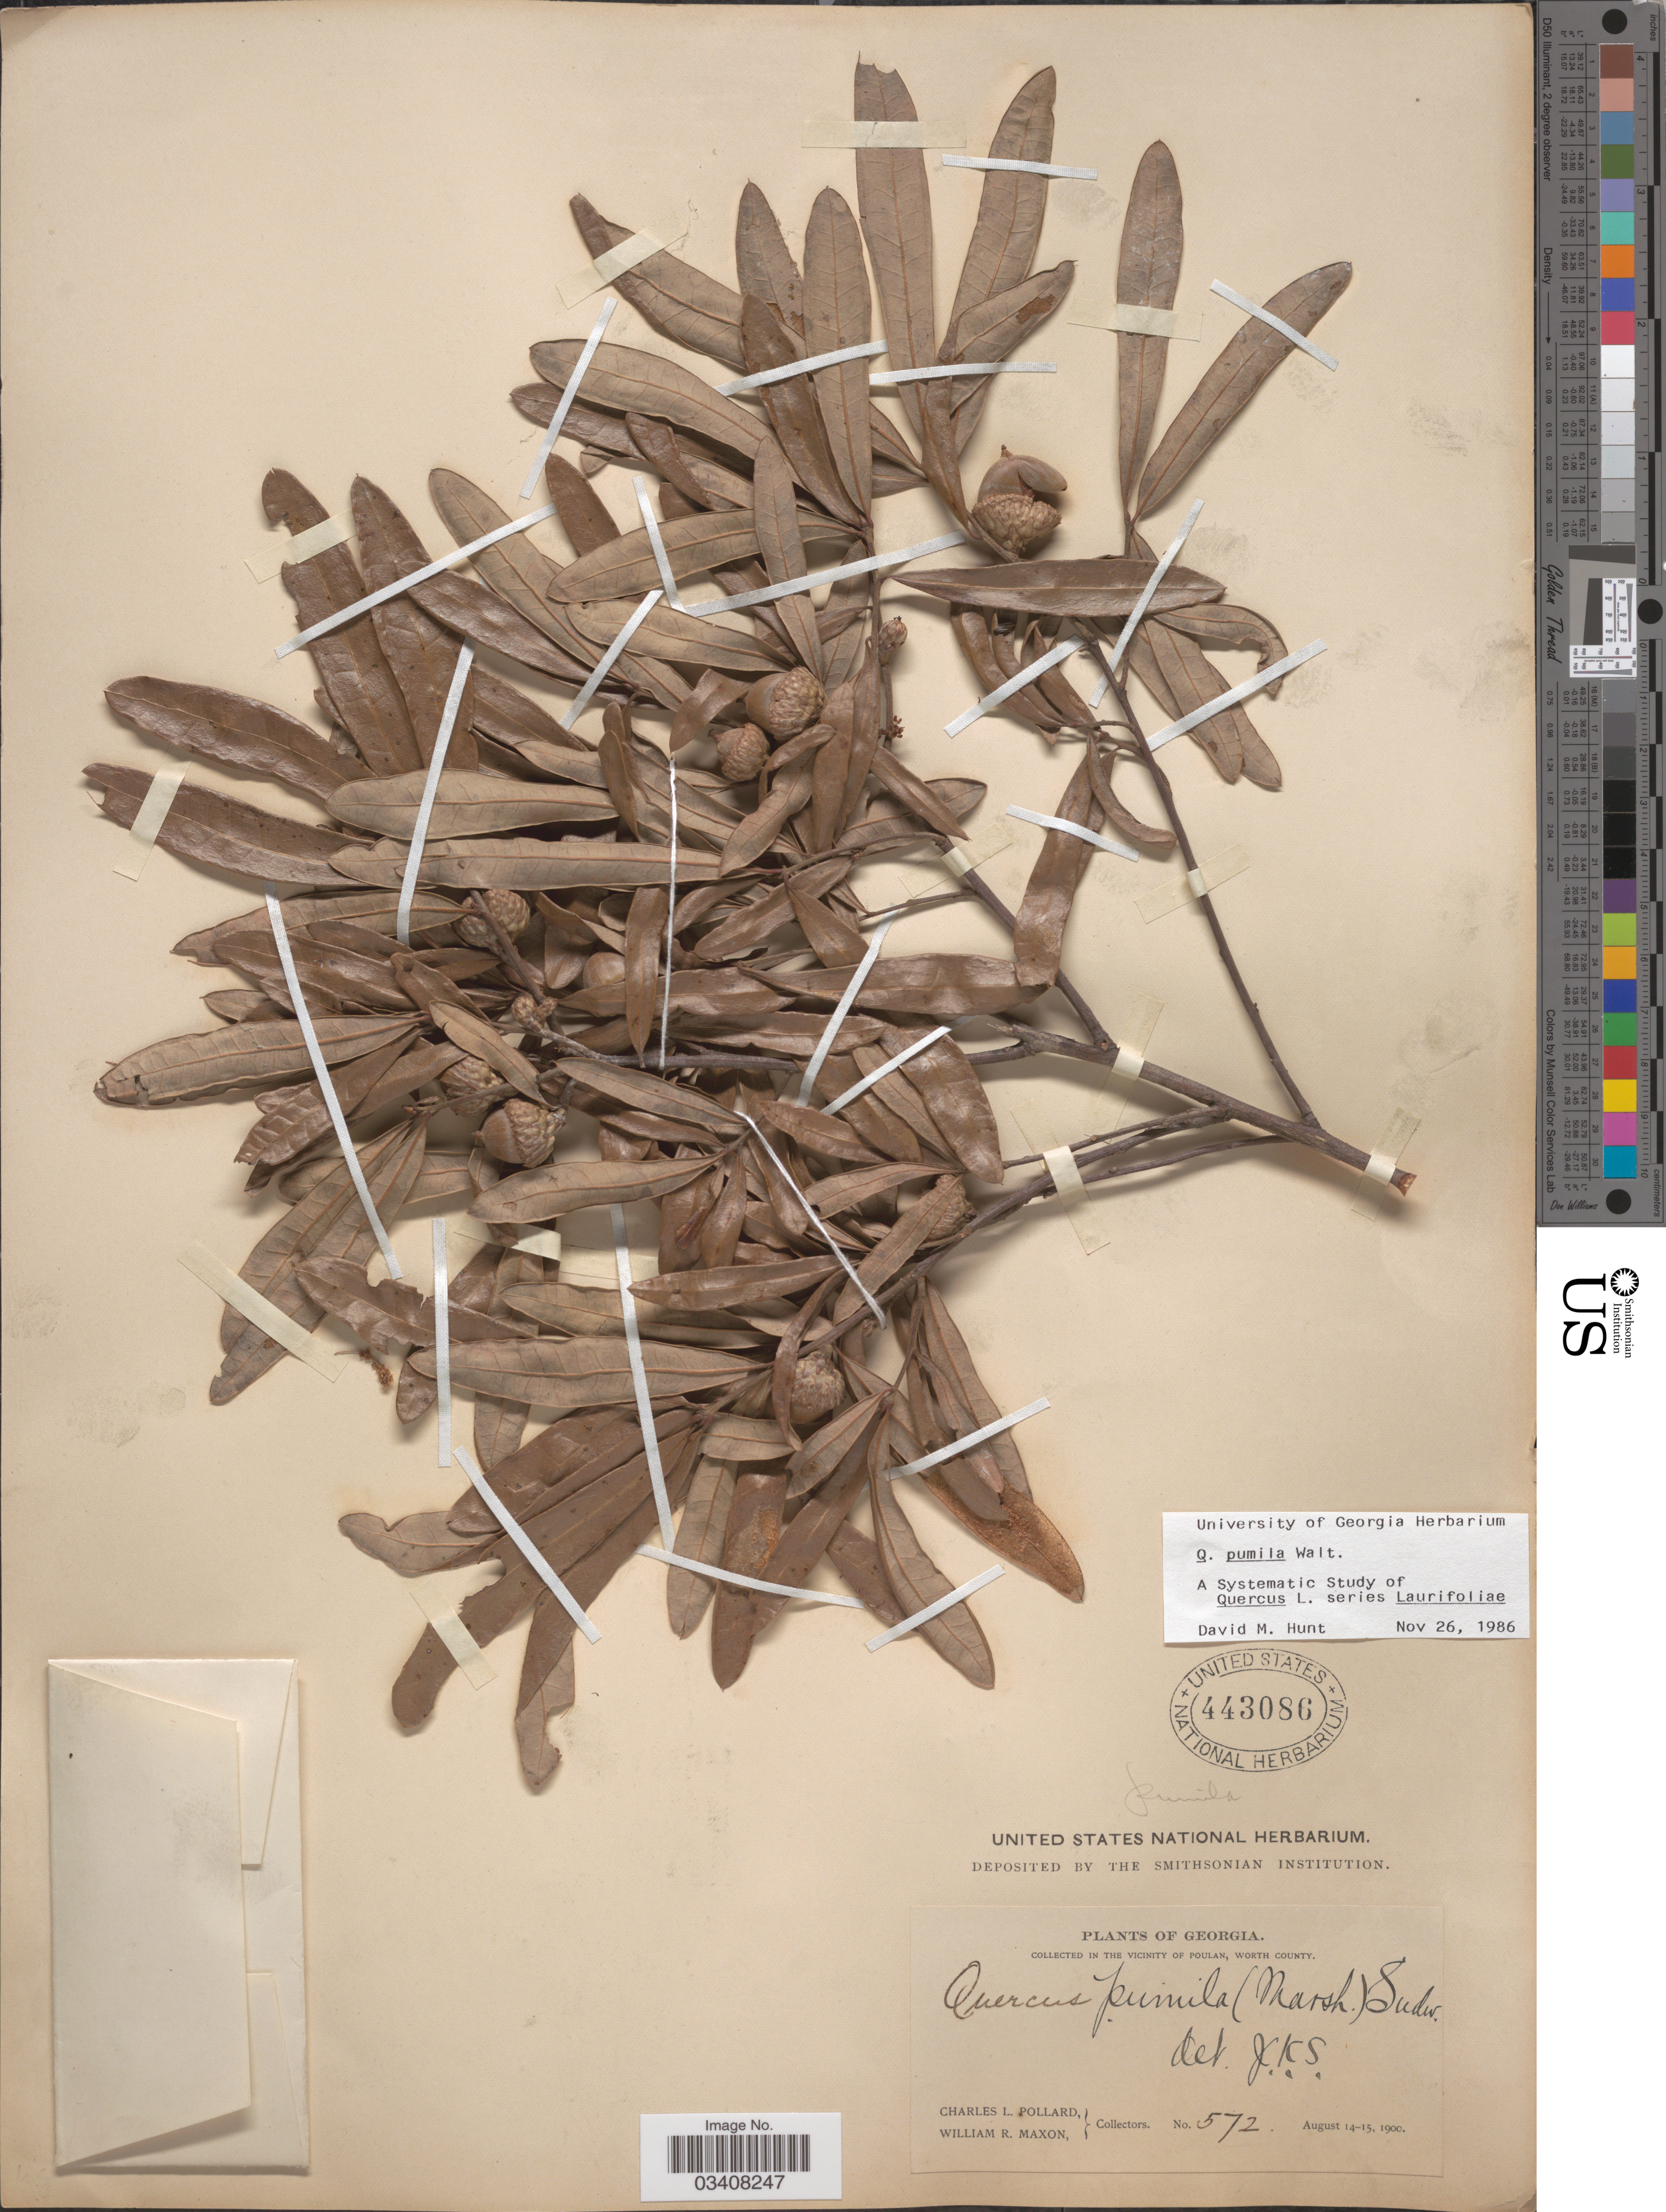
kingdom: Plantae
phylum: Tracheophyta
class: Magnoliopsida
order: Fagales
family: Fagaceae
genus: Quercus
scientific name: Quercus pumila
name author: Walter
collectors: C. L. Pollard & W. R. Maxon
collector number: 572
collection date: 1900-08-14/1900-08-15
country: United States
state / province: Georgia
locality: In the vicinity of Poulan, Worth County.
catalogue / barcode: US 443086